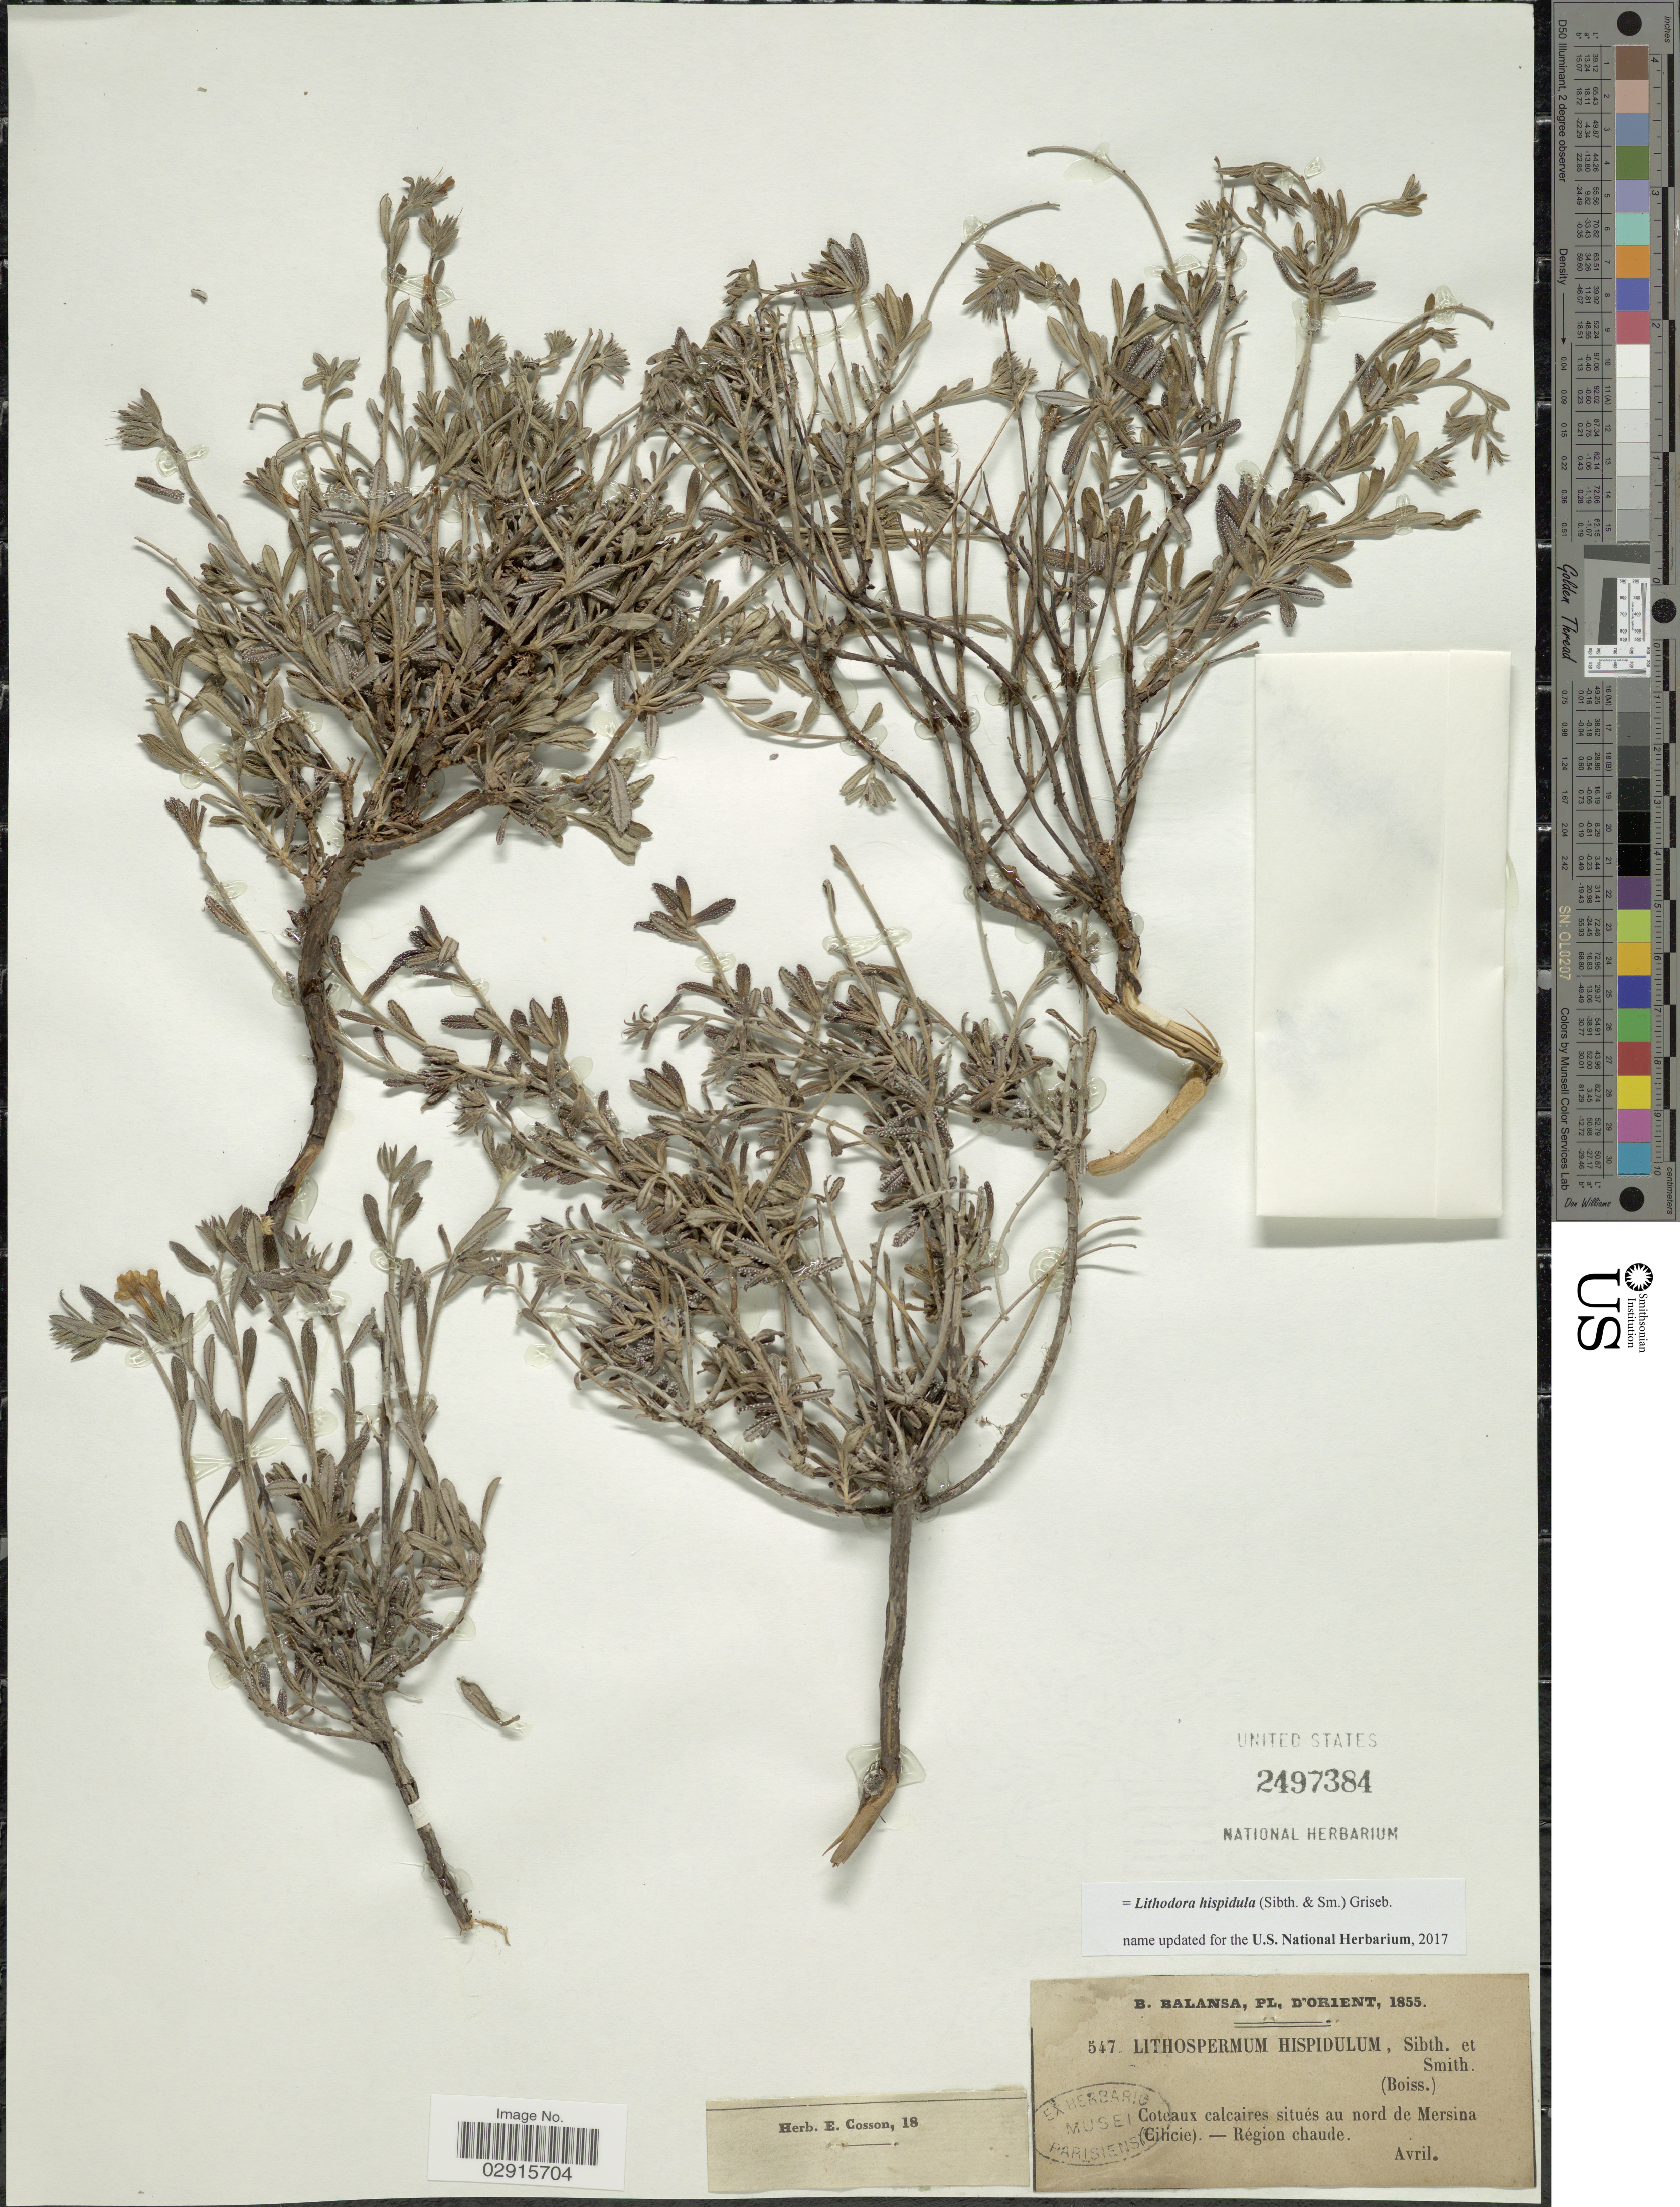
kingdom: Plantae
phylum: Tracheophyta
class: Magnoliopsida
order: Boraginales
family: Boraginaceae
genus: Lithodora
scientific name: Lithodora hispidula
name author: (Sm.) Griseb.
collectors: B. Balansa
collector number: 547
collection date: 1855-04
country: Turkey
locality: Orient. Coteaux calcaires situés au nord de Mersina (Cilicie). - Région chaude.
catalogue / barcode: US 2497384